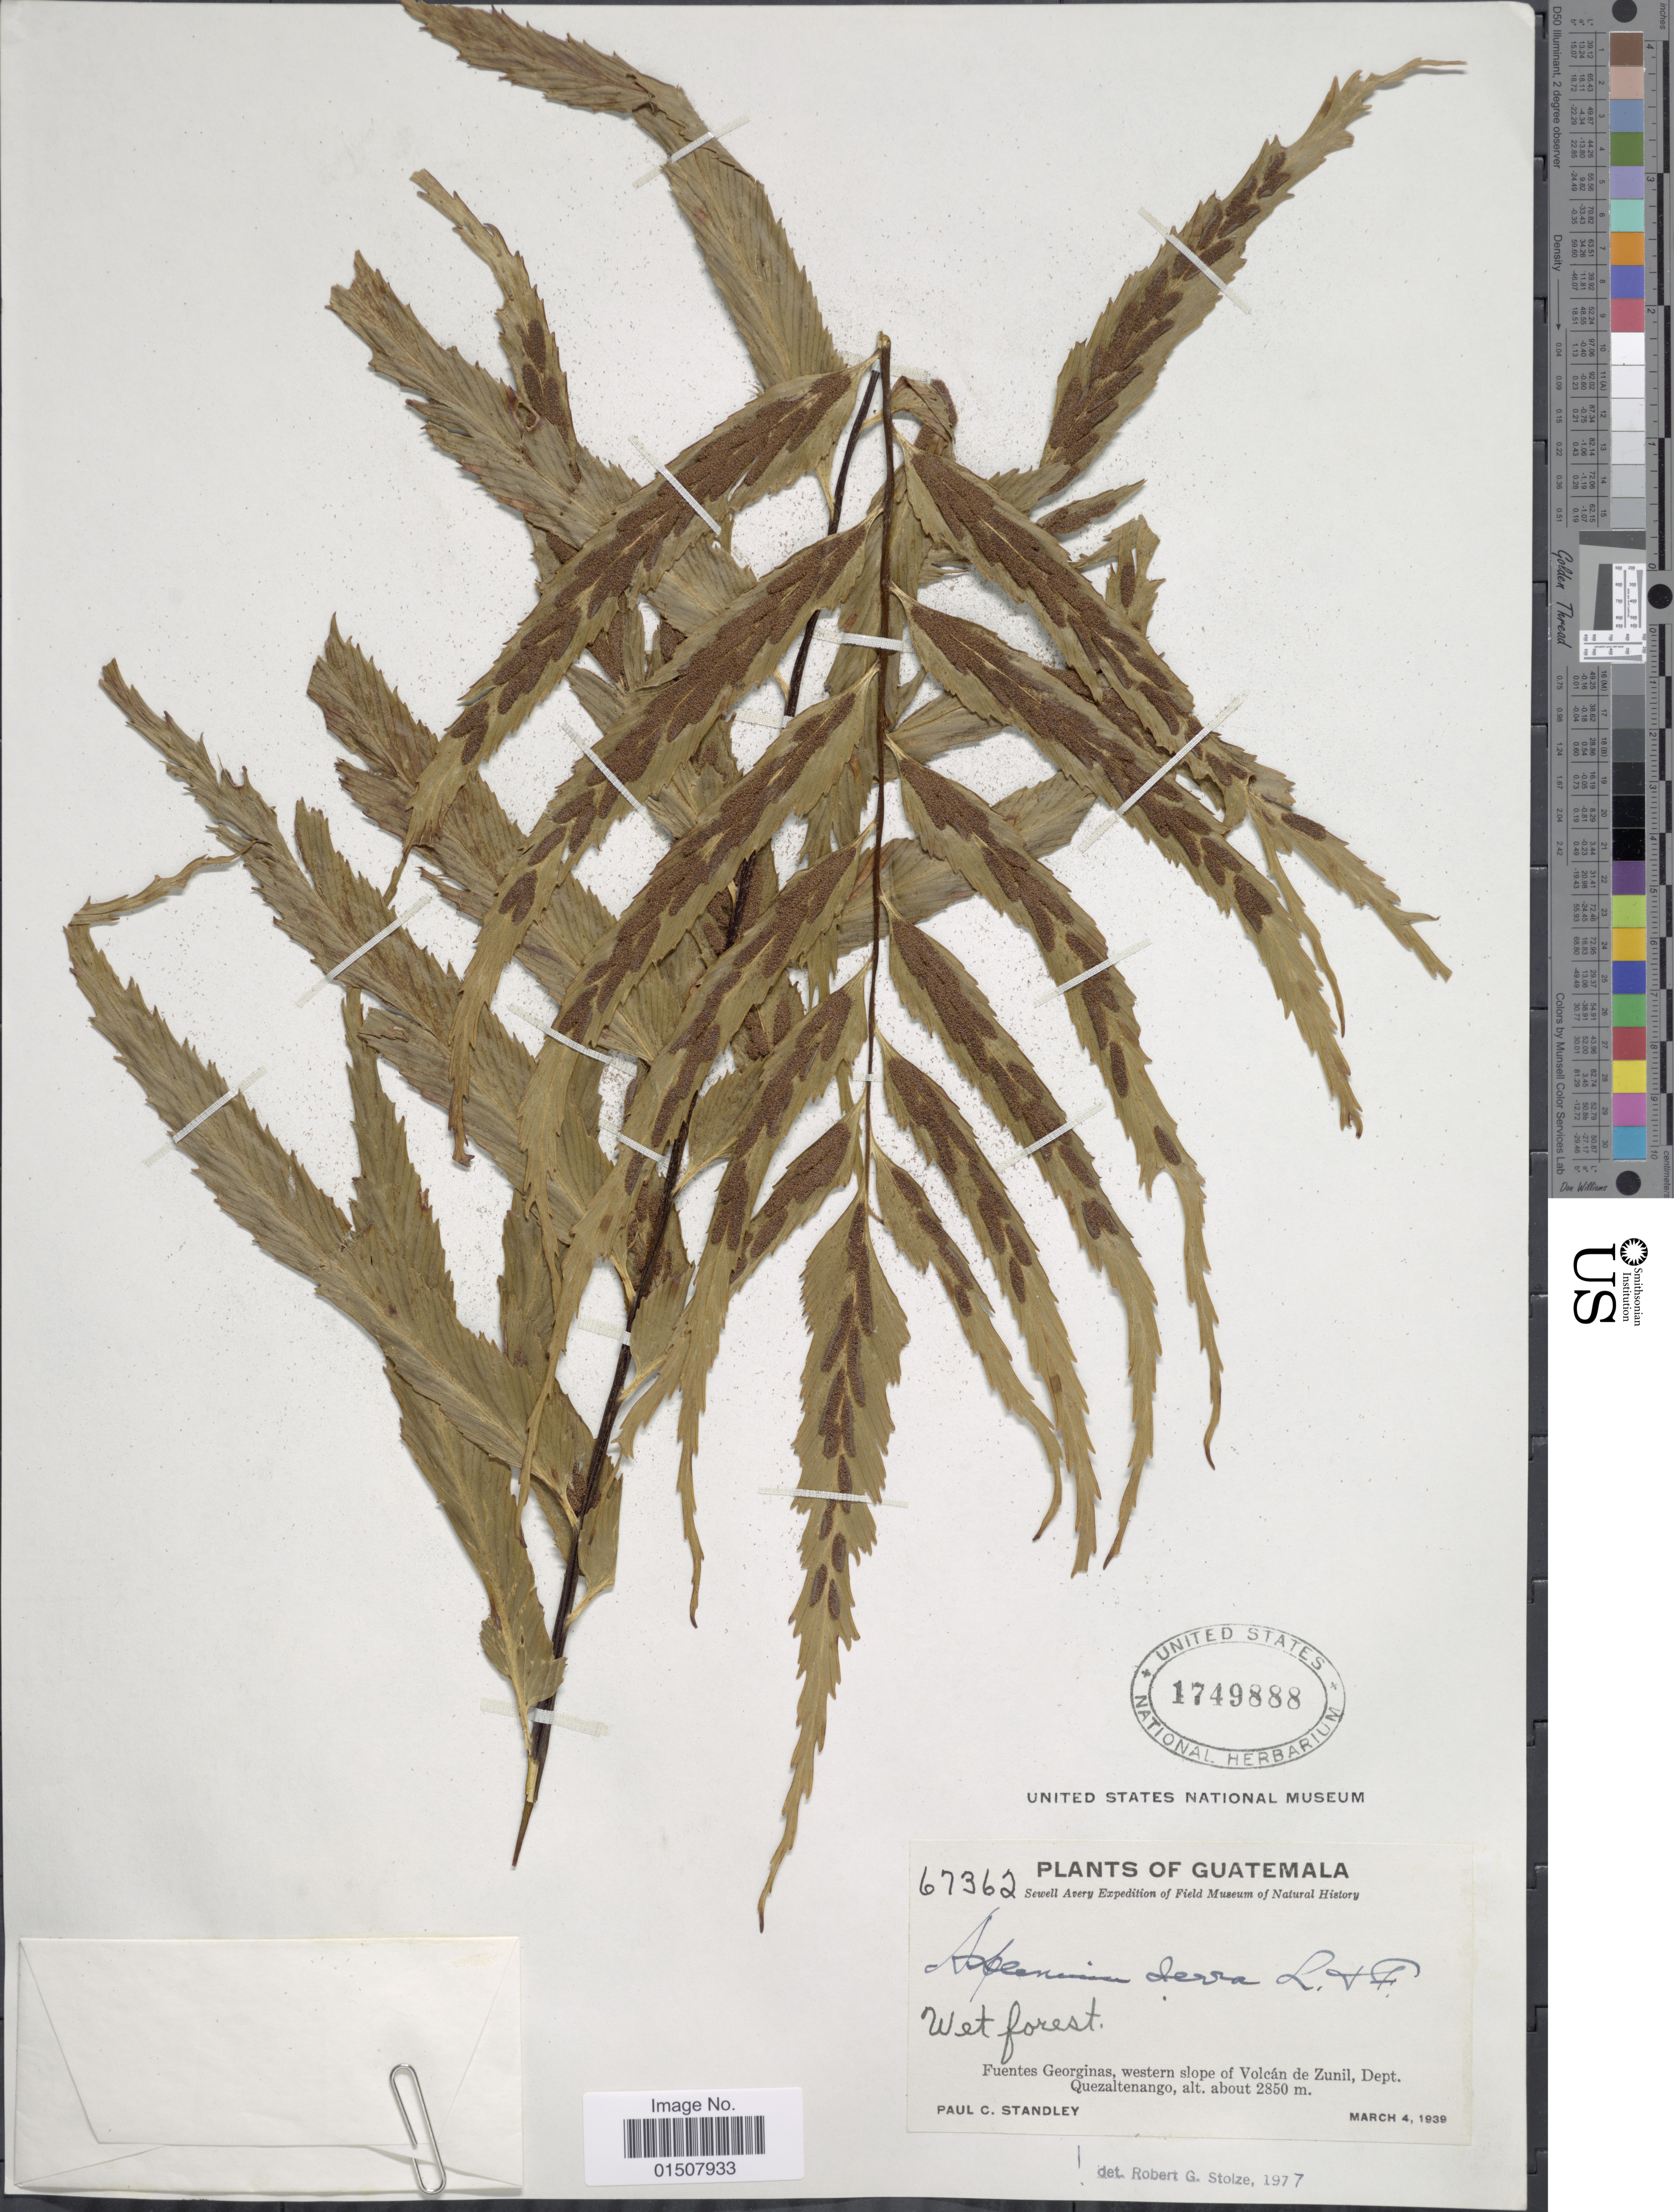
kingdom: Plantae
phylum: Tracheophyta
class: Polypodiopsida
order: Polypodiales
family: Aspleniaceae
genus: Asplenium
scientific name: Asplenium serra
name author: Langsd. & Fisch.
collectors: P. C. Standley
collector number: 67362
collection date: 1939-03-04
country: Guatemala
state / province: Quetzaltenango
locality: Fuentes Georginas, western slope of Volcan de Zunil, Dept.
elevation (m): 2850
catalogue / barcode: US 1749888